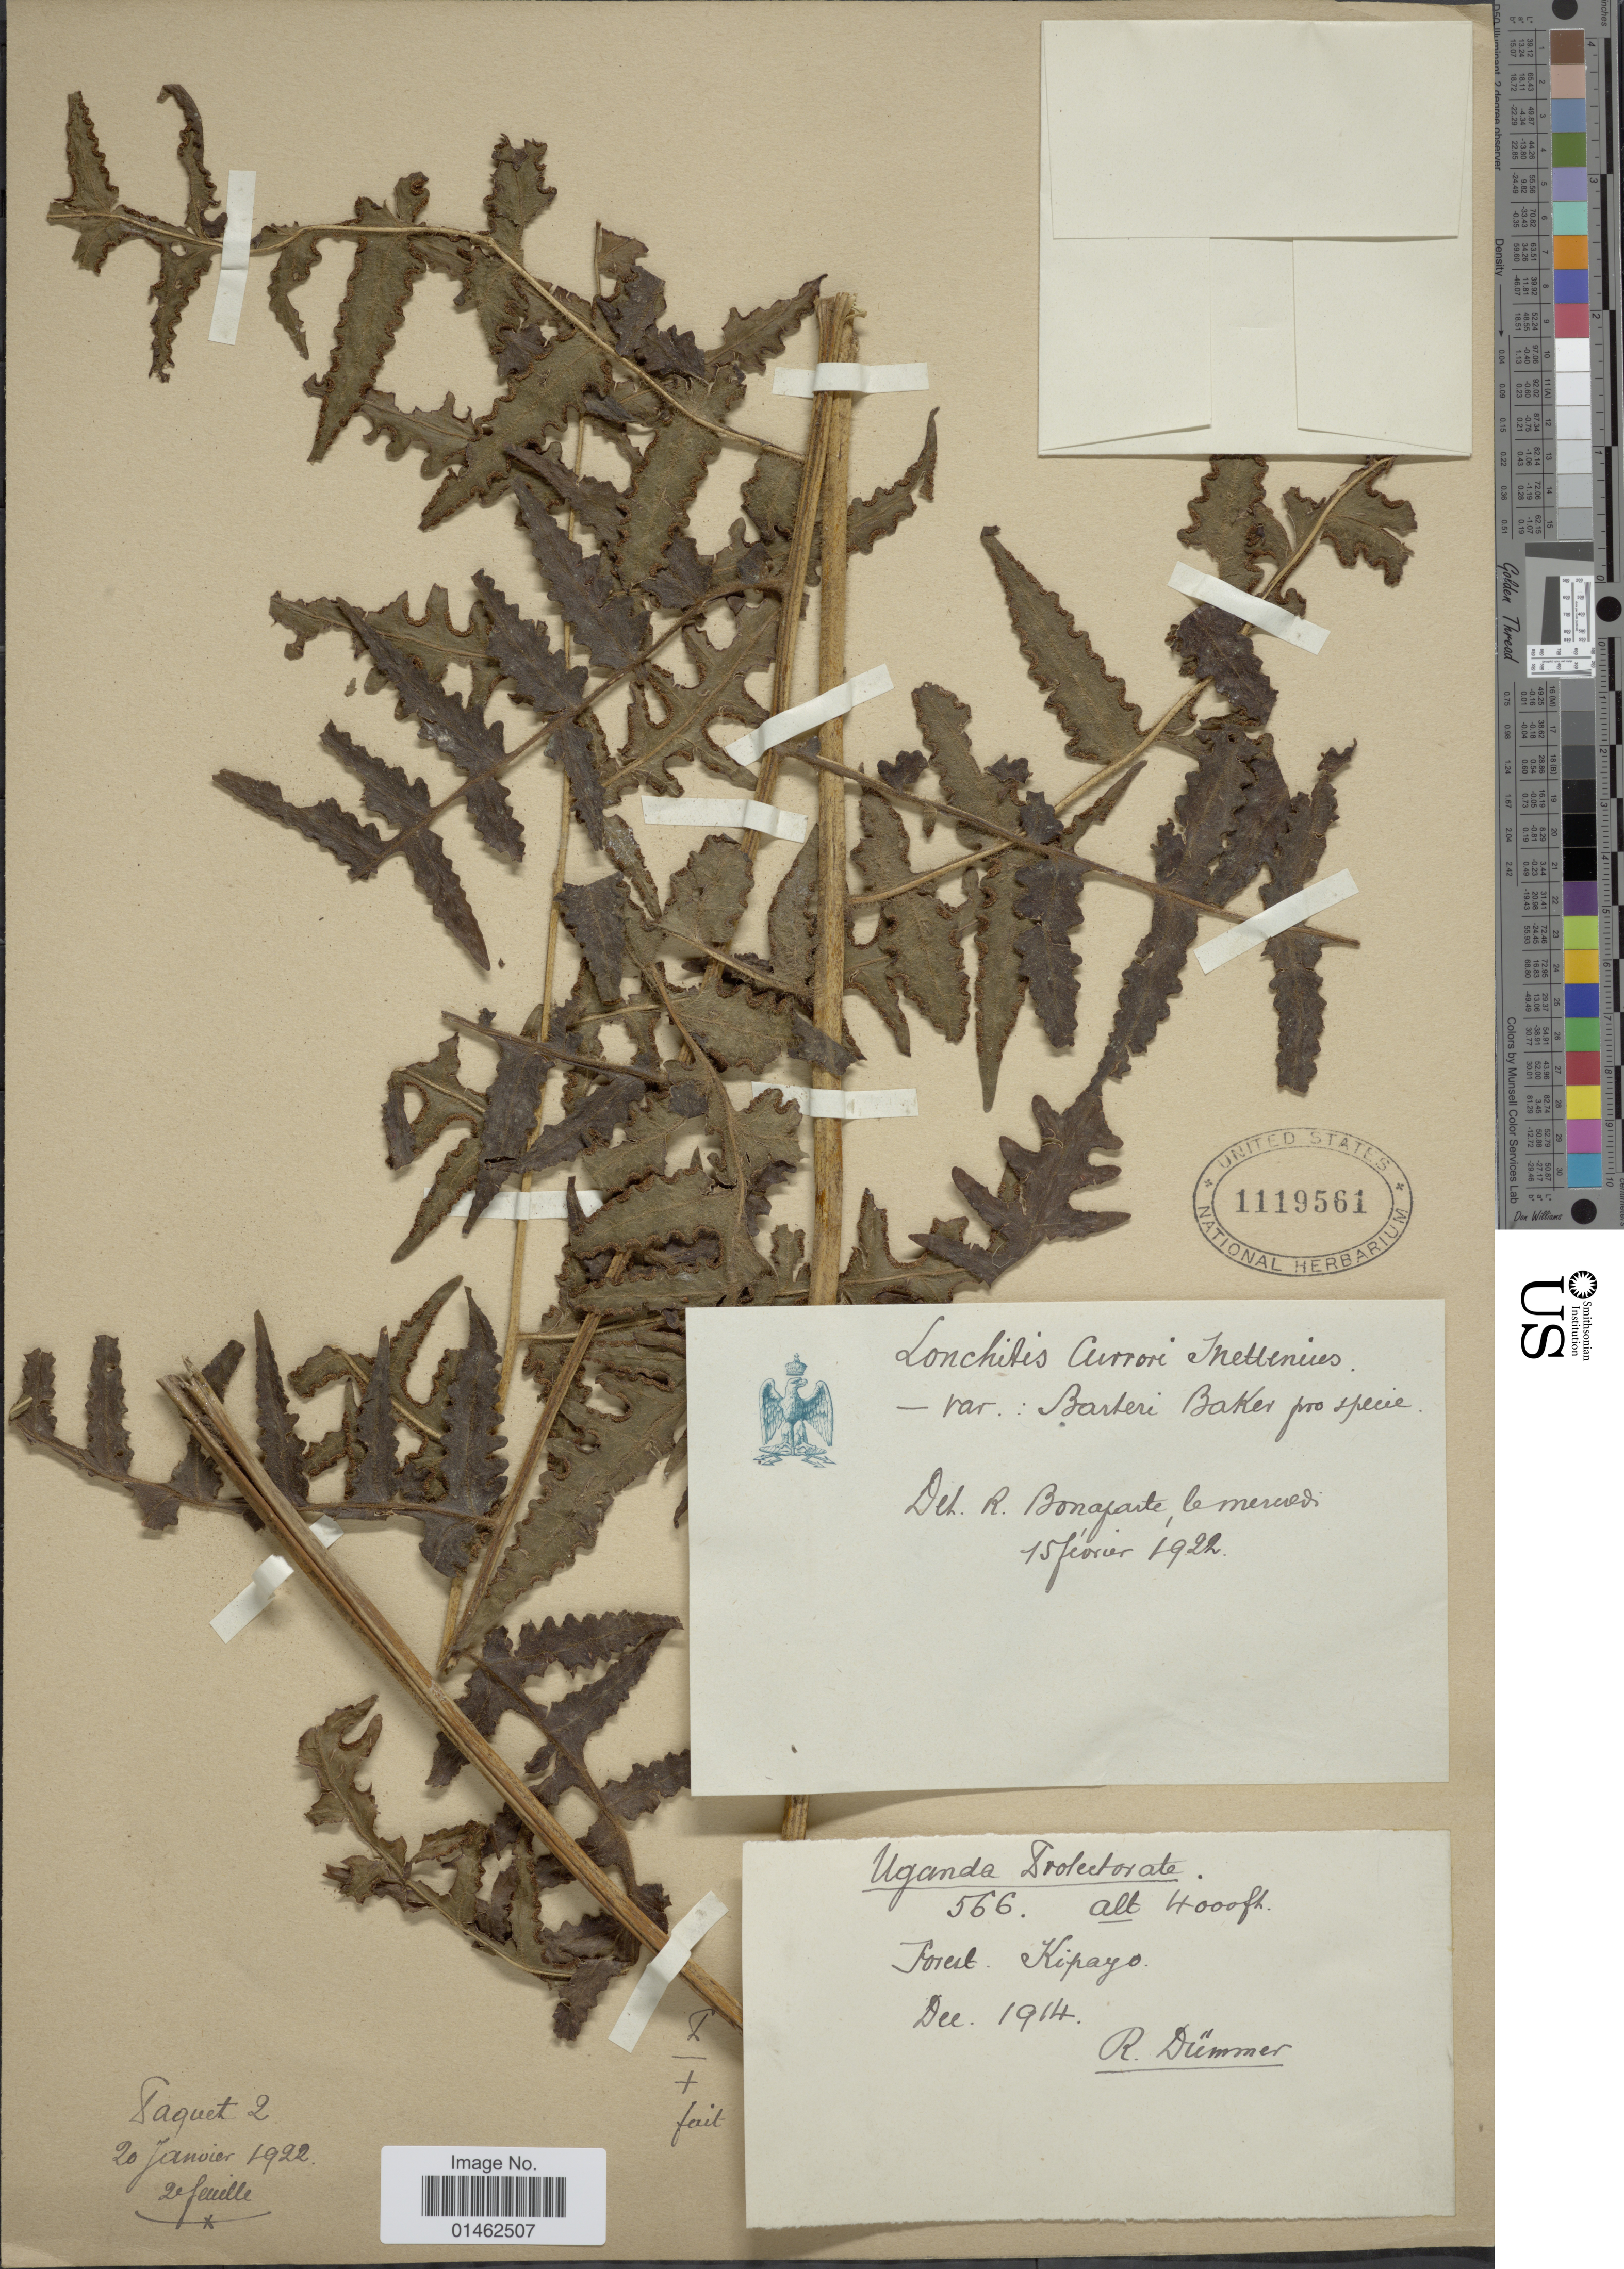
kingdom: Plantae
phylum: Tracheophyta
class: Polypodiopsida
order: Polypodiales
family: Dennstaedtiaceae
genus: Blotiella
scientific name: Blotiella currorii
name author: Hook.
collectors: R. A. Dümmer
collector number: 566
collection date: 1914-12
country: Uganda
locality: Foret Kipayo.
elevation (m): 1219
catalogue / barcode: US 1119561